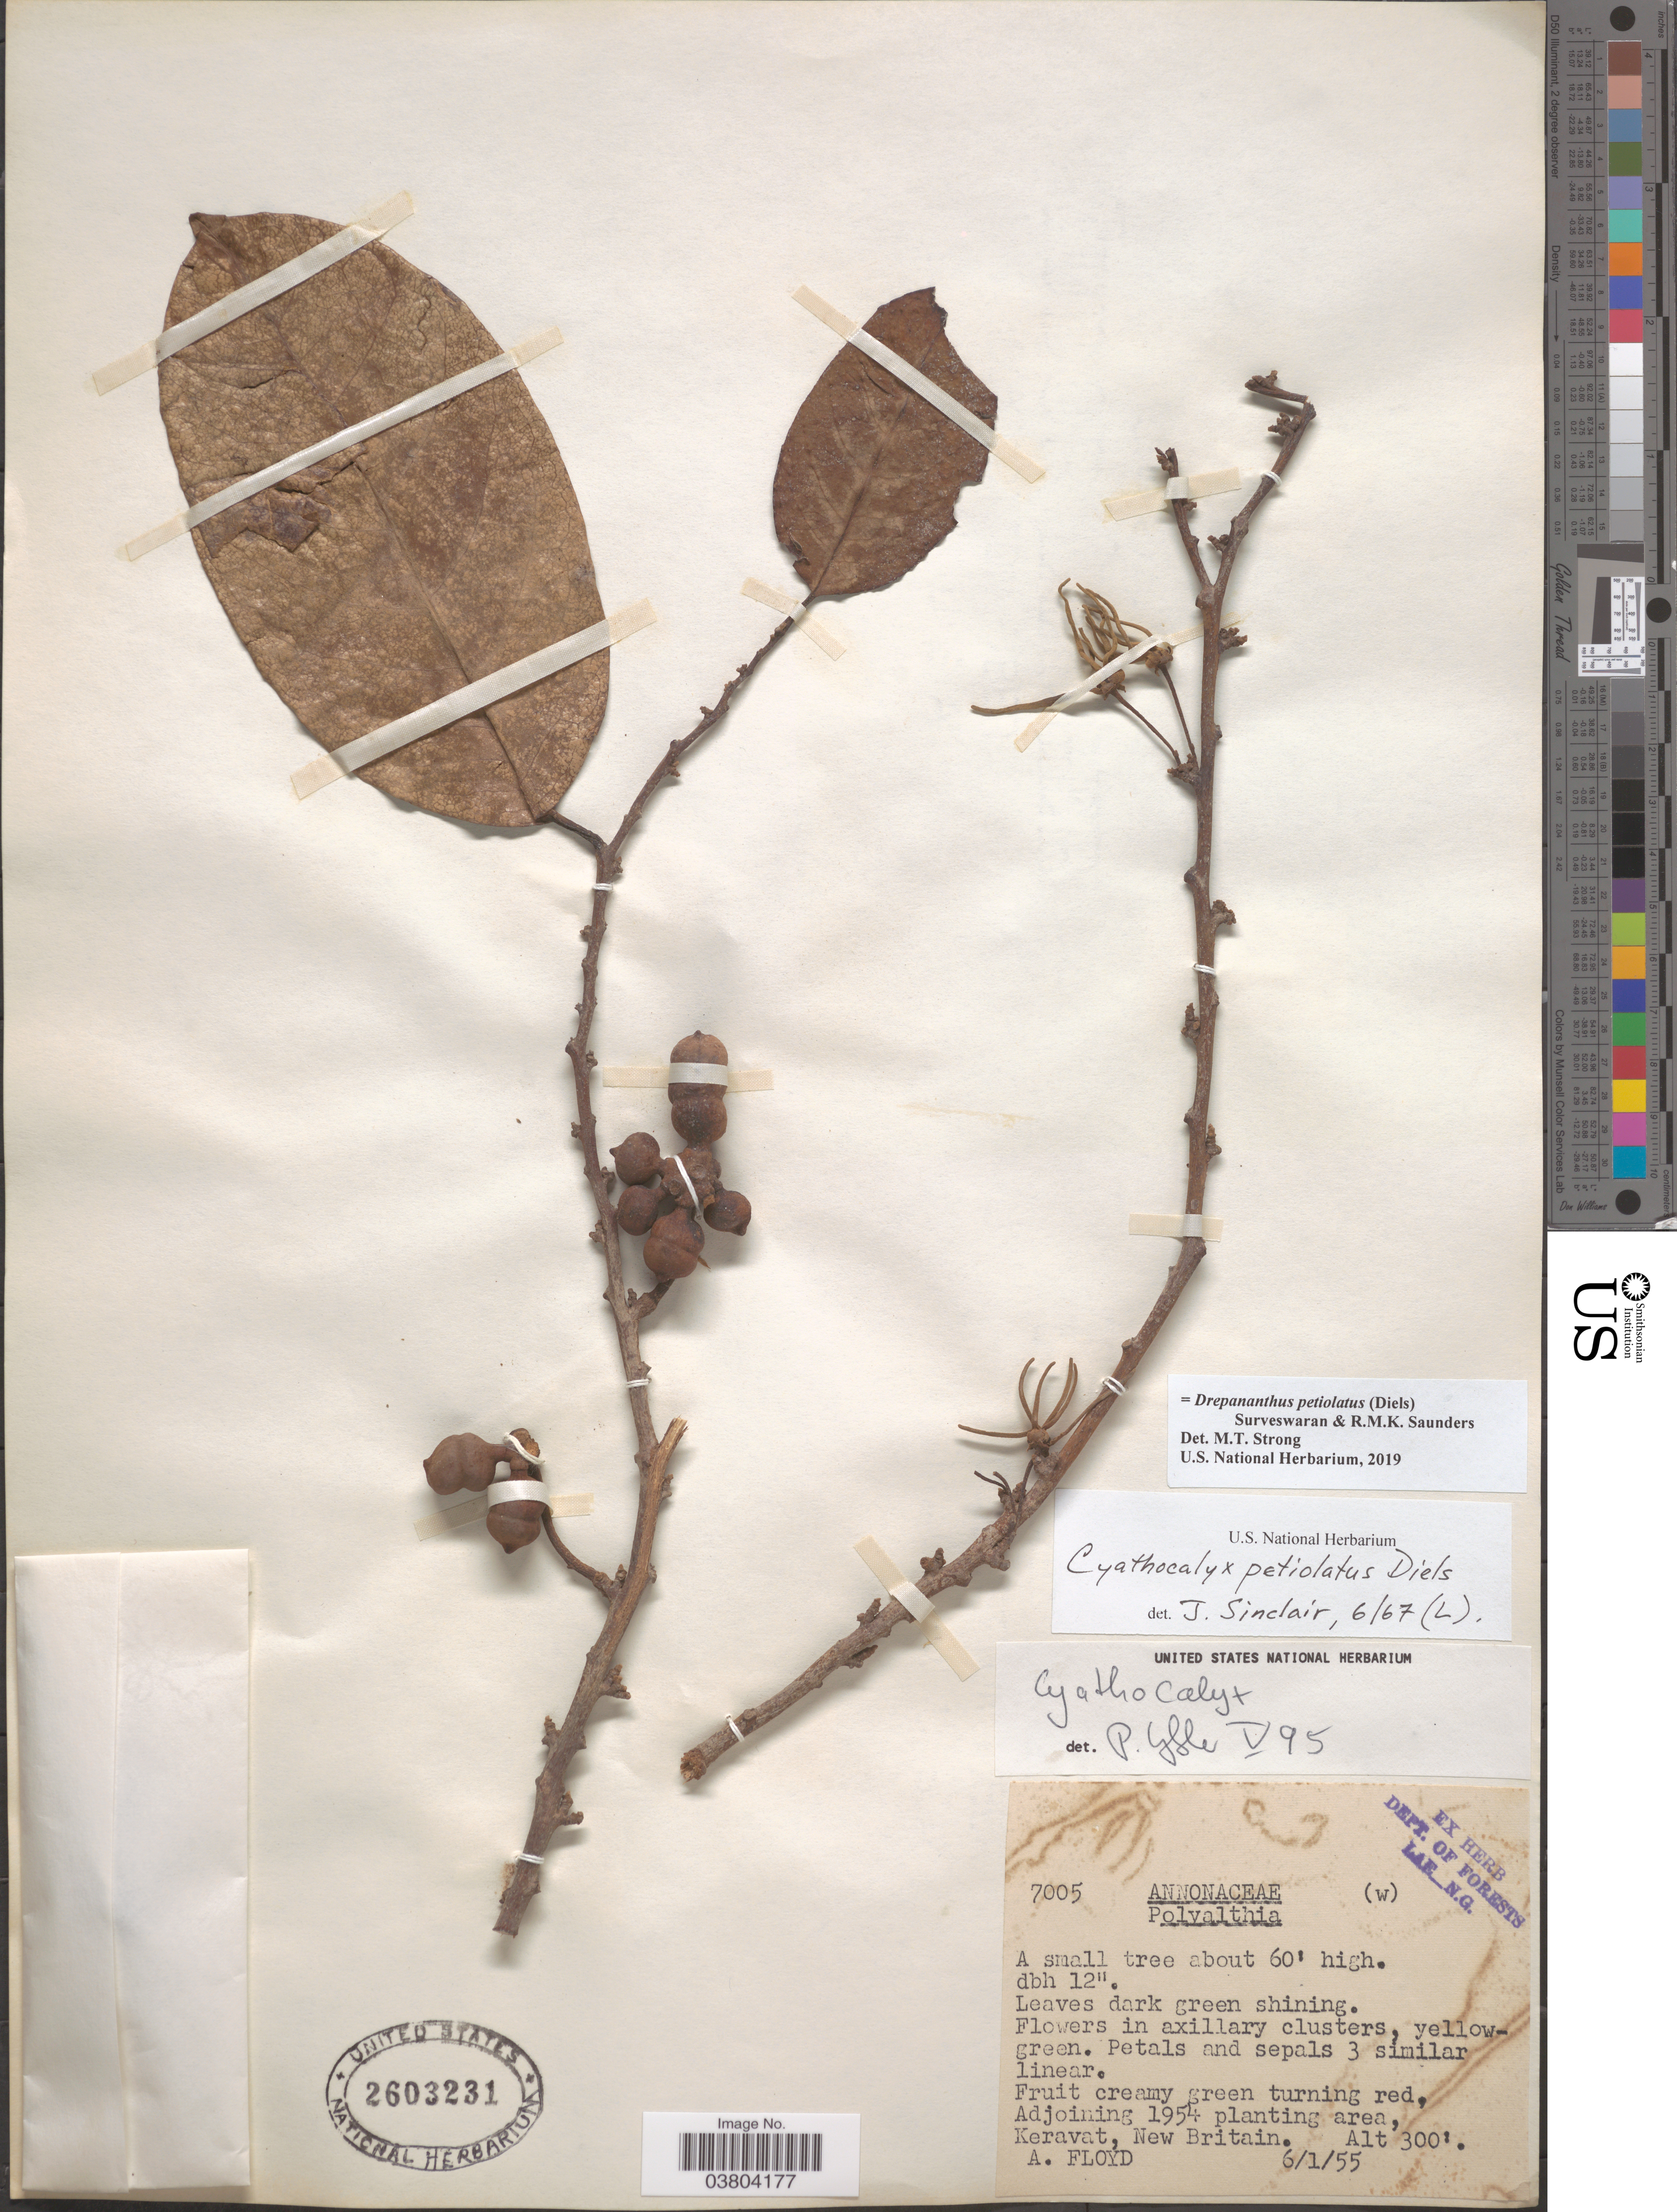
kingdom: Plantae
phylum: Tracheophyta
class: Magnoliopsida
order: Magnoliales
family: Annonaceae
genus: Drepananthus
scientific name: Drepananthus petiolatus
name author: (Diels) Surveswaran & R.M.K. Saunders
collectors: A. Floyd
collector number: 7005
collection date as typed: Transcribed d/m/y: 6/1/55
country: Papua New Guinea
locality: Keravat, New Britain.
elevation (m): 91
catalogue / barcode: US 2603231